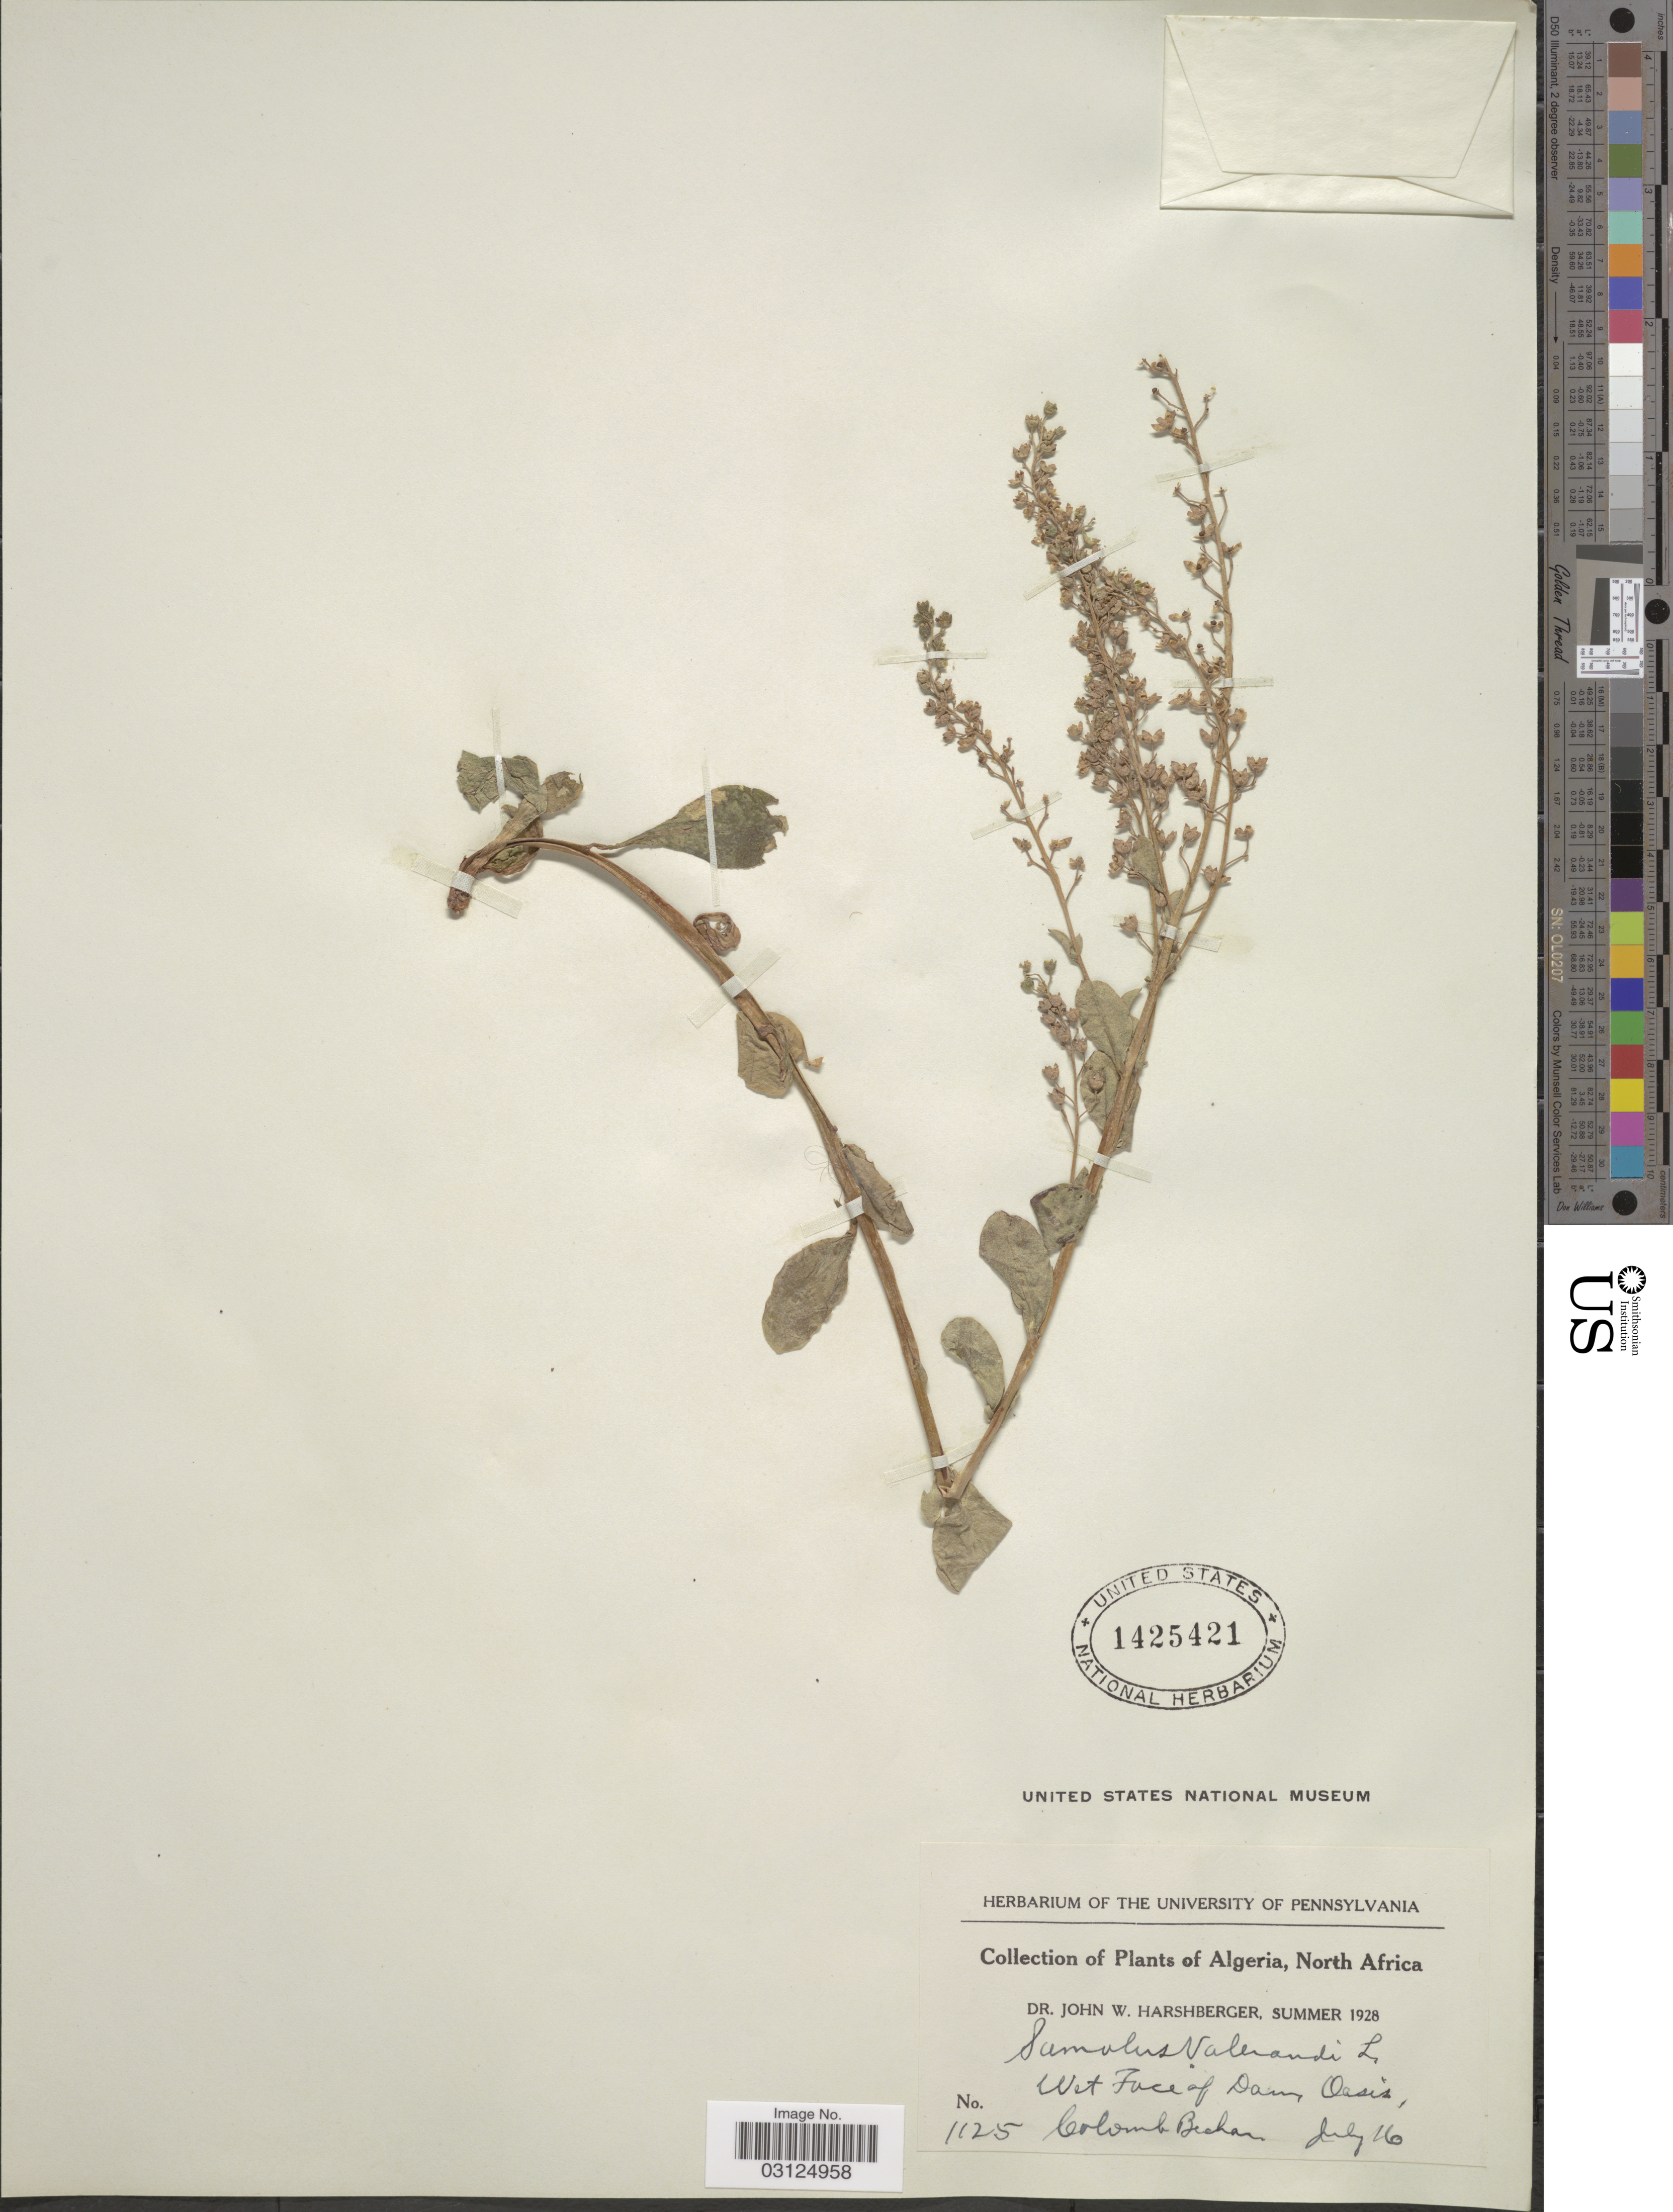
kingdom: Plantae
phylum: Tracheophyta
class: Magnoliopsida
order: Ericales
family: Primulaceae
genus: Samolus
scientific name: Samolus valerandi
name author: L.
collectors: J. W. Harshberger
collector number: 1125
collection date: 1928-07-16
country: Algeria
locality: Wet Face of Dame Oasis, Colomb Bechar.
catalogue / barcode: US 1425421